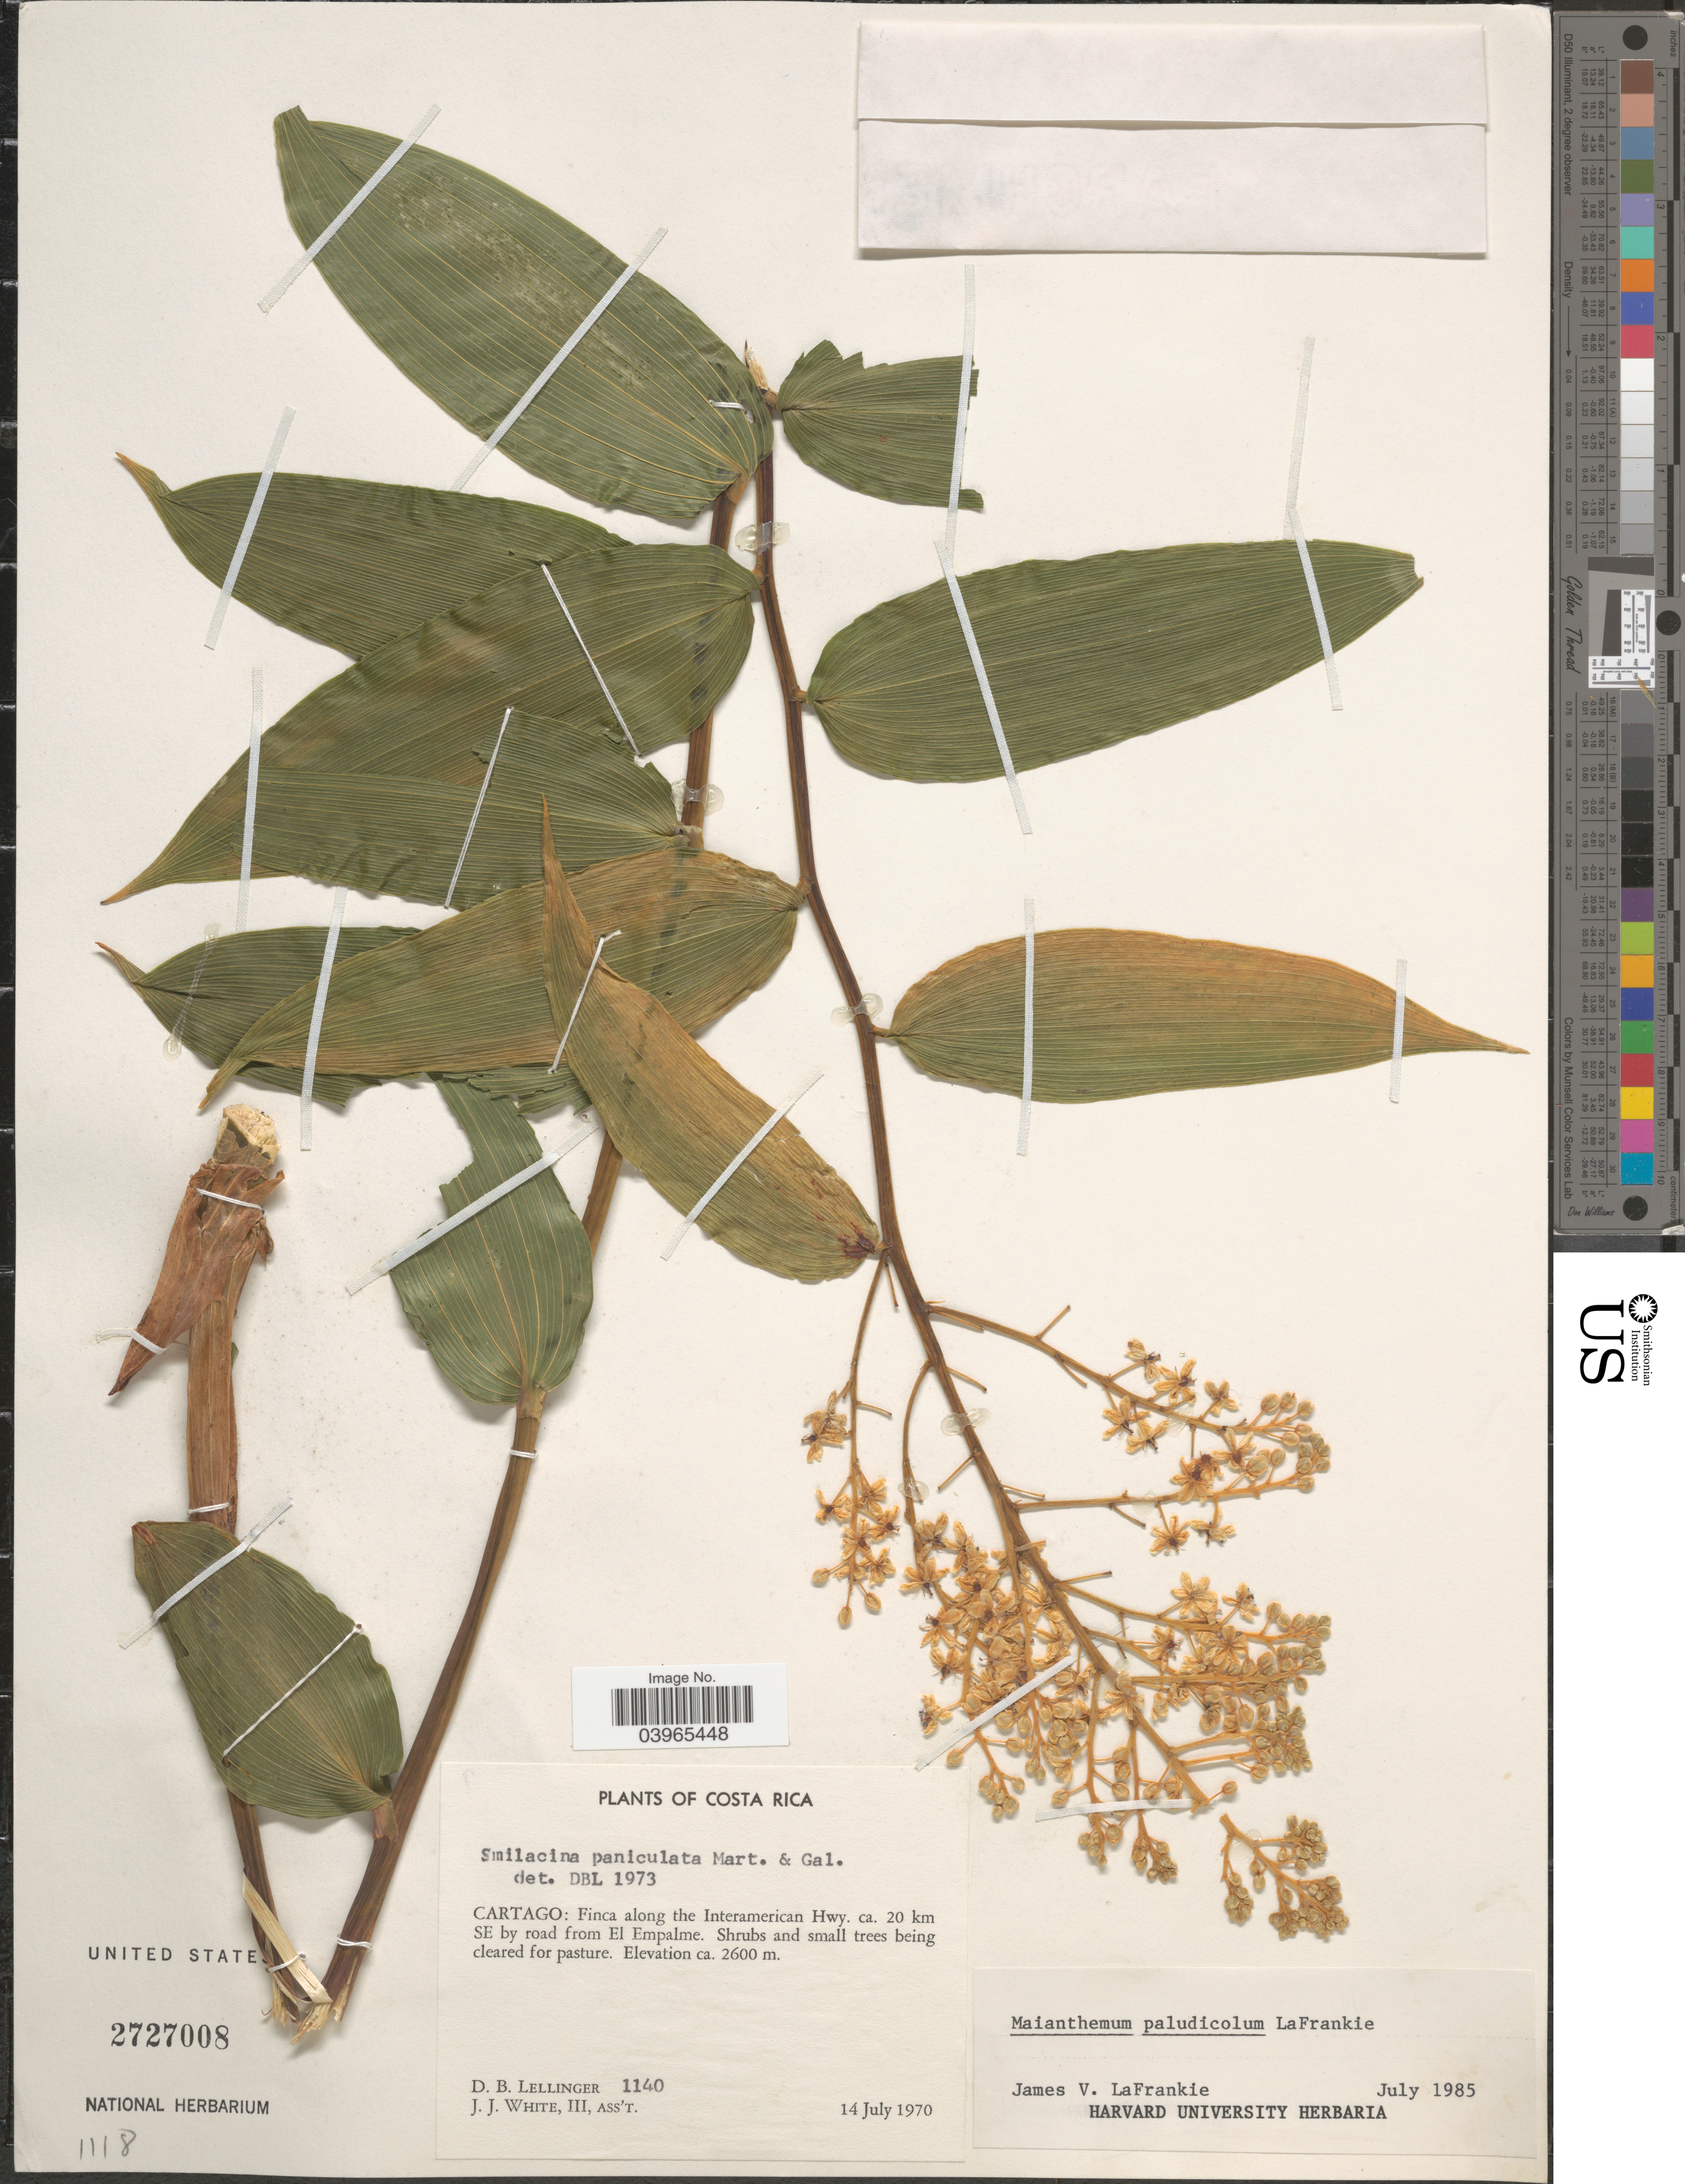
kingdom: Plantae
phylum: Tracheophyta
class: Liliopsida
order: Asparagales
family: Asparagaceae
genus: Maianthemum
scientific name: Maianthemum paludicola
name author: LaFrankie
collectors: D. B. Lellinger & J. J. White III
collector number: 1140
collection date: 1970-07-14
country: Costa Rica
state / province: Cartago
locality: Finca along the Interamerican Hwy. ca. 20 km SE by road from El Empalme.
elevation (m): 2600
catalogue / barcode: US 2727008